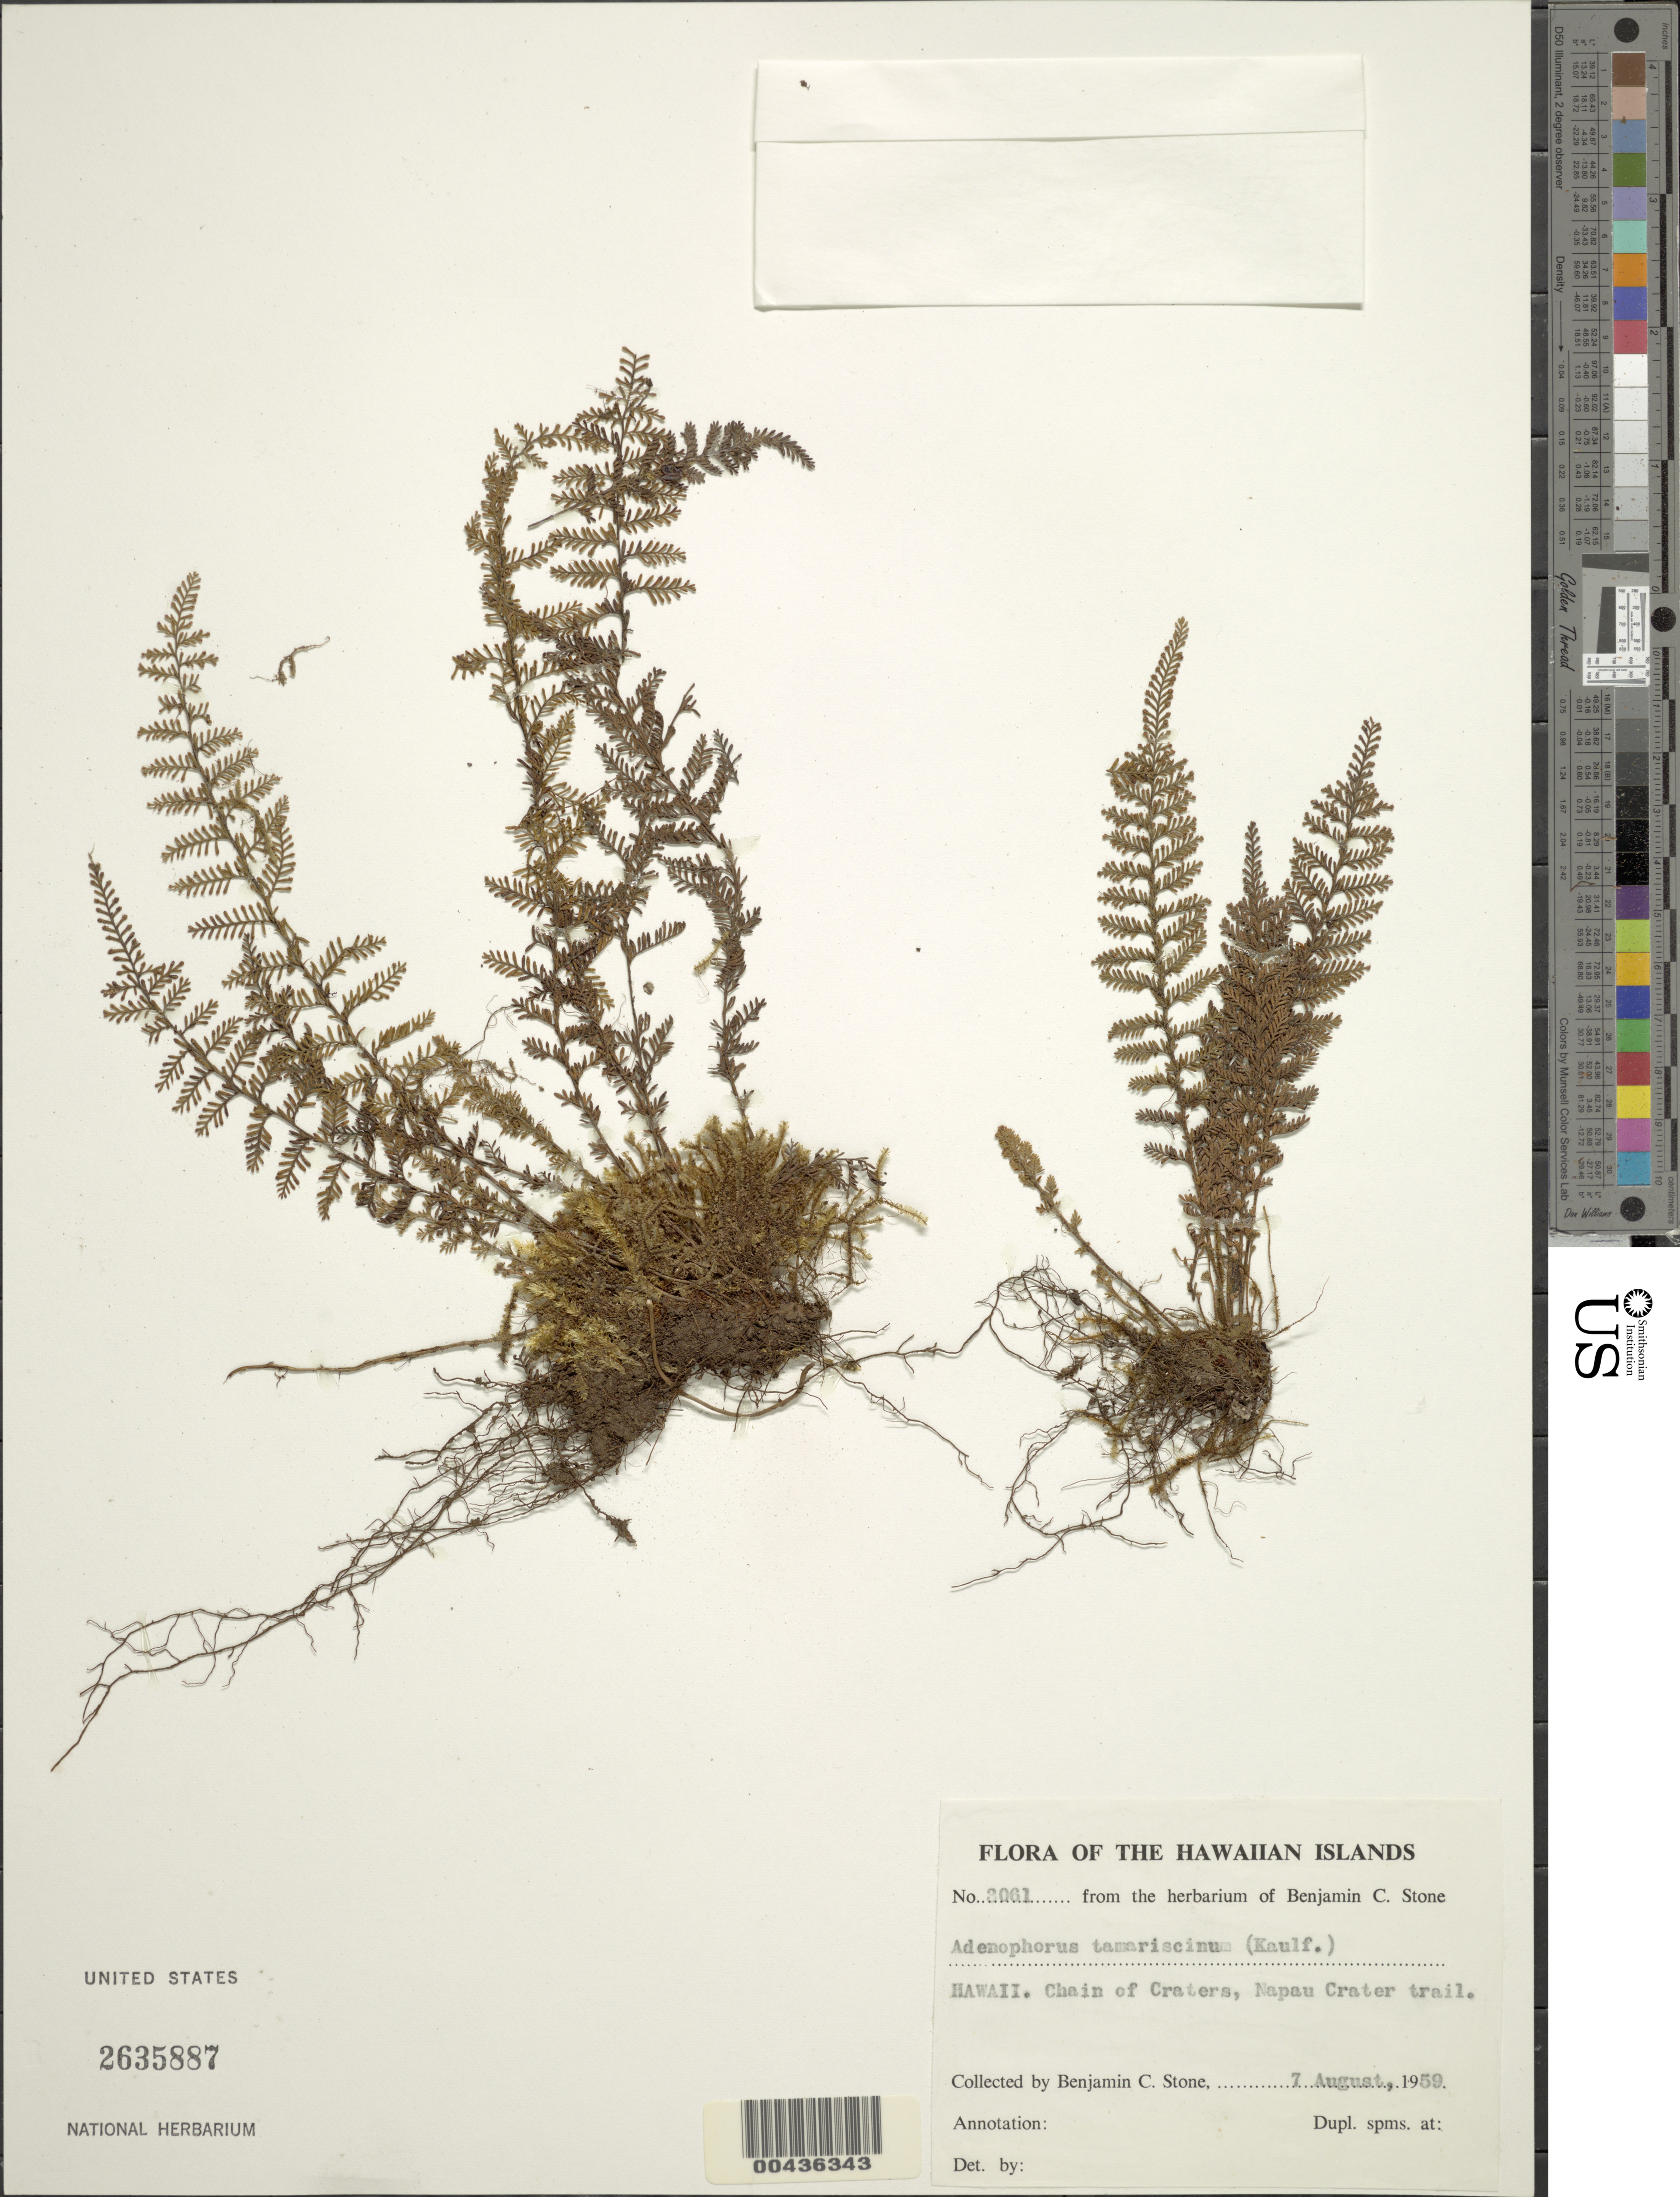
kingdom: Plantae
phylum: Tracheophyta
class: Polypodiopsida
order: Polypodiales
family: Polypodiaceae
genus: Adenophorus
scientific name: Adenophorus tamariscinus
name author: Hook. & Grev.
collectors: B. C. Stone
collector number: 2061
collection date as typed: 7 Aug 1959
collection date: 1959-08-07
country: United States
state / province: Hawaii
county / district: Hawaii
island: Hawaii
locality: Chain of Craters, Napau Crater trail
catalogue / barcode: US 2635887